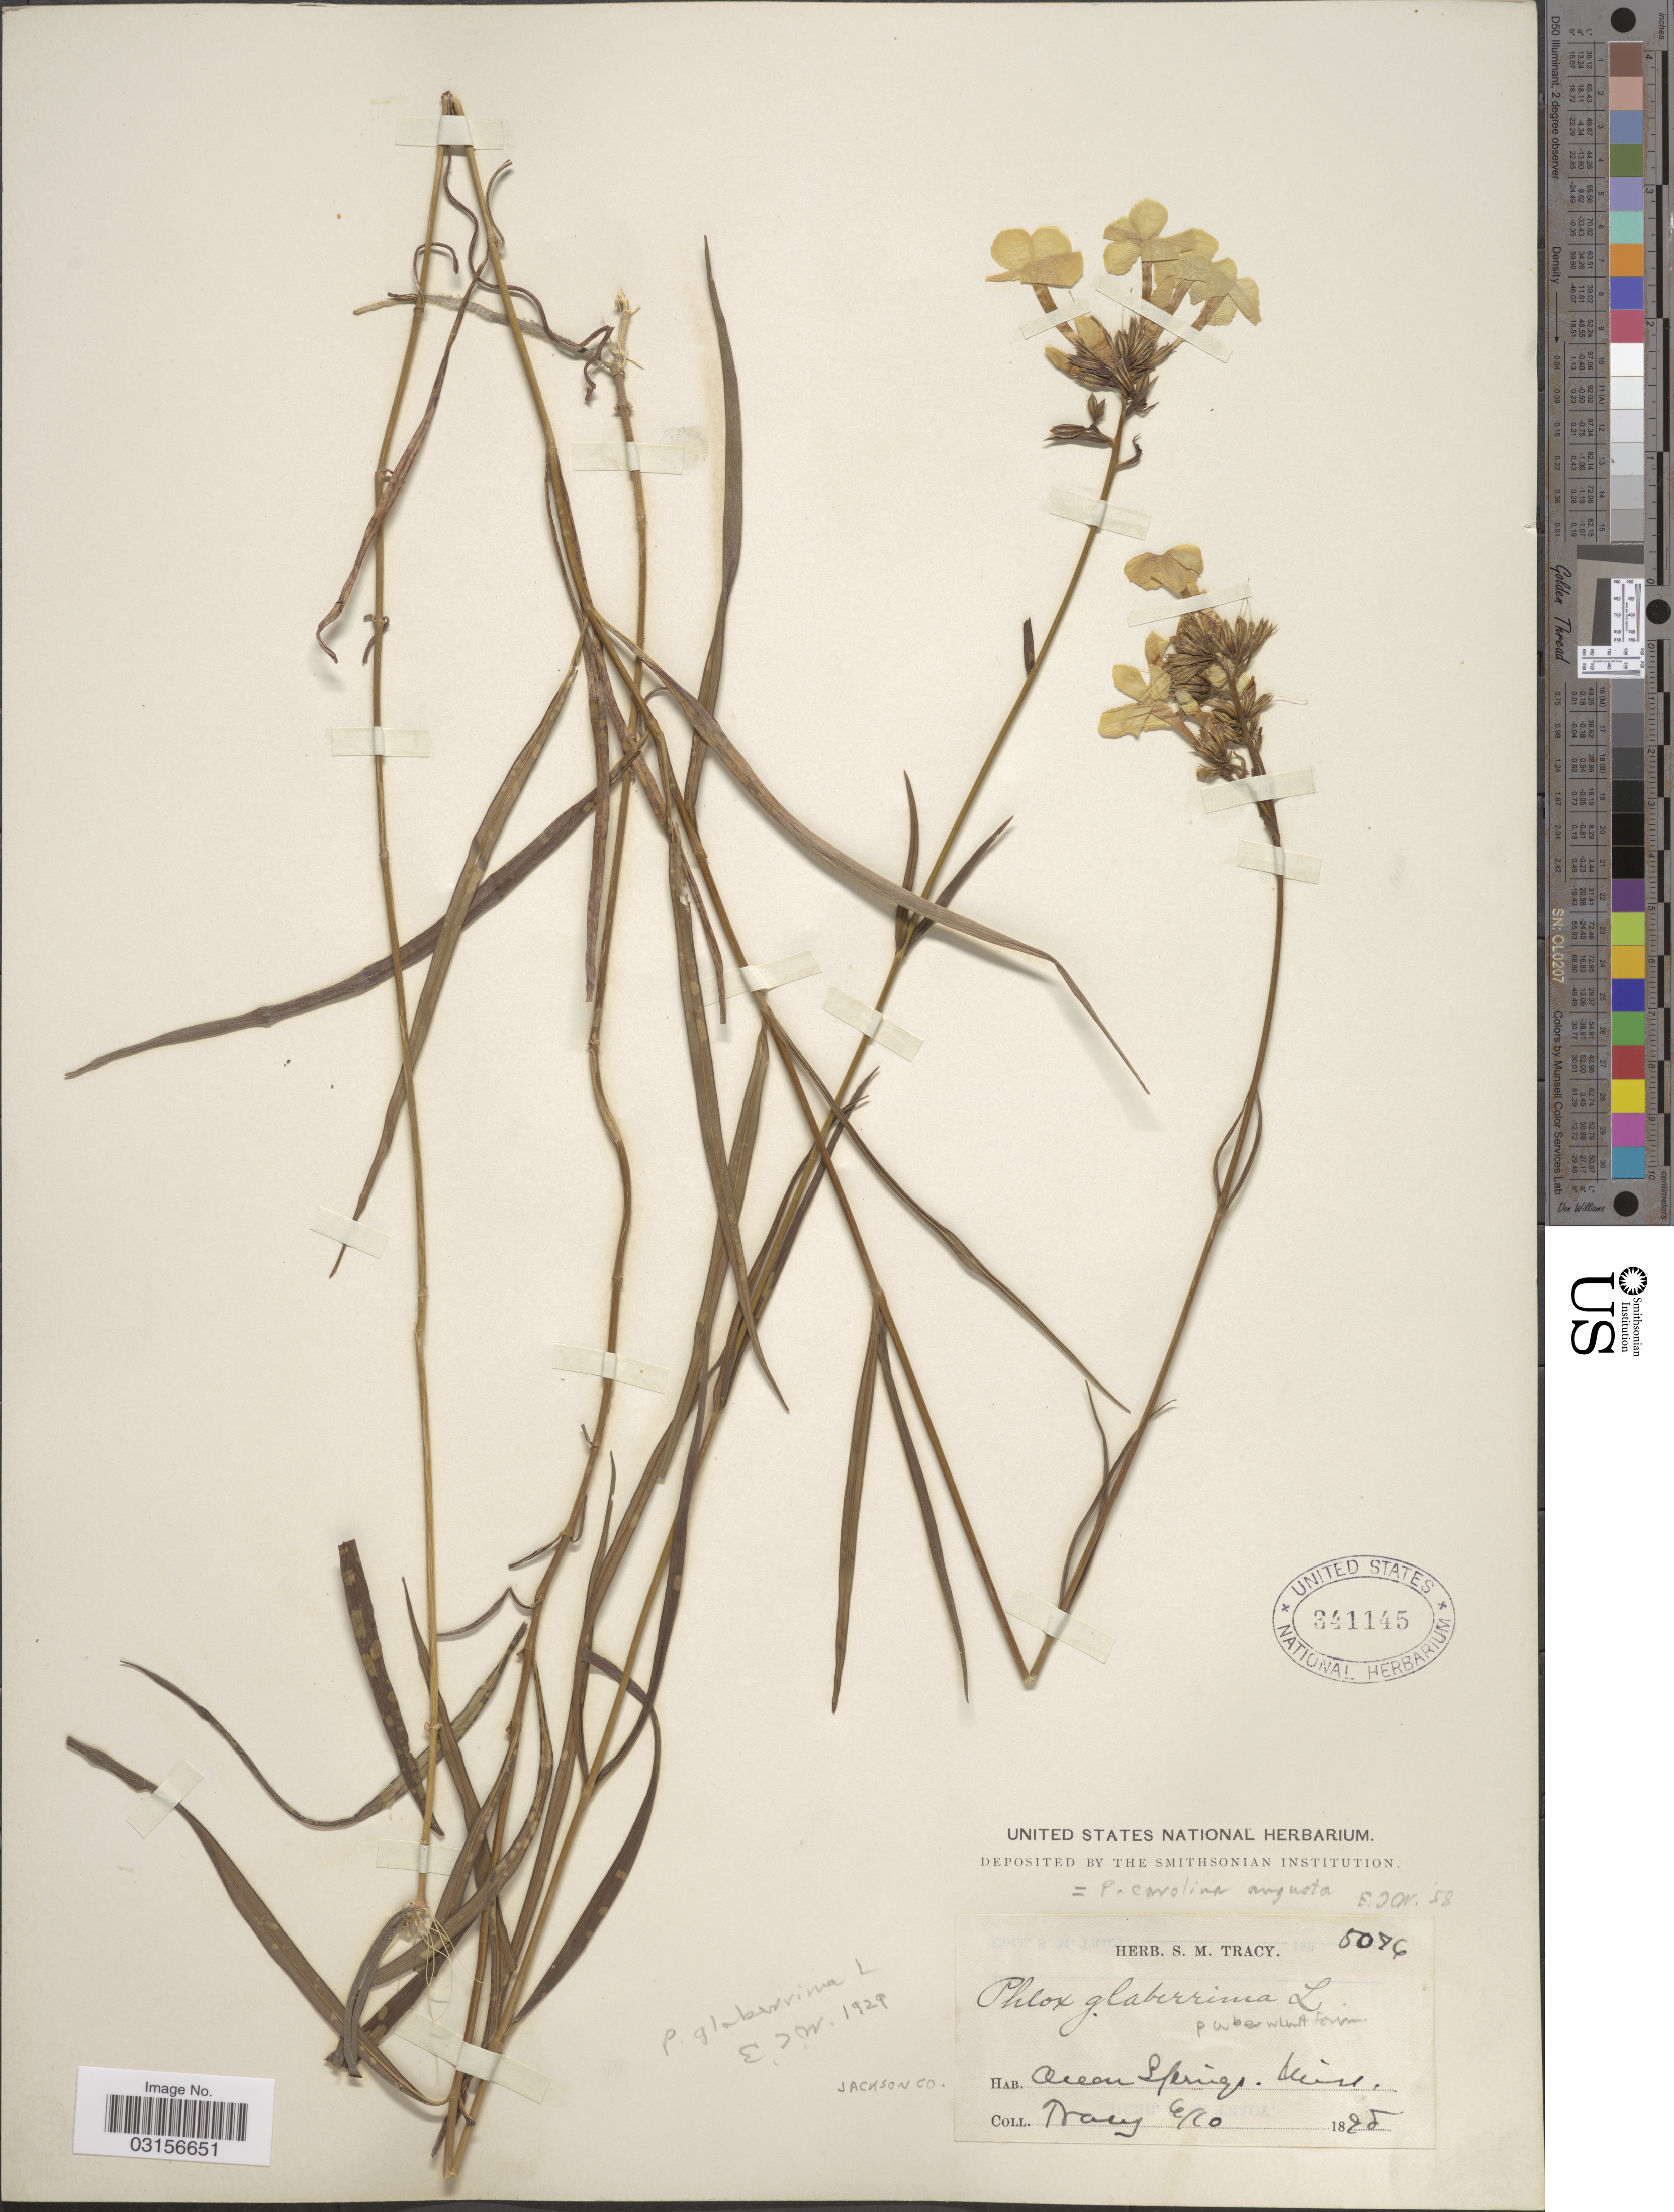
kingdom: Plantae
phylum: Tracheophyta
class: Magnoliopsida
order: Ericales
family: Polemoniaceae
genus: Phlox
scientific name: Phlox carolina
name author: L.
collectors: S. M. Tracy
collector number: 5076*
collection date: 1898-06-10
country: United States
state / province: Mississippi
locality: Ocean Springs. Miss. Jackson Co.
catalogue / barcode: US 341145